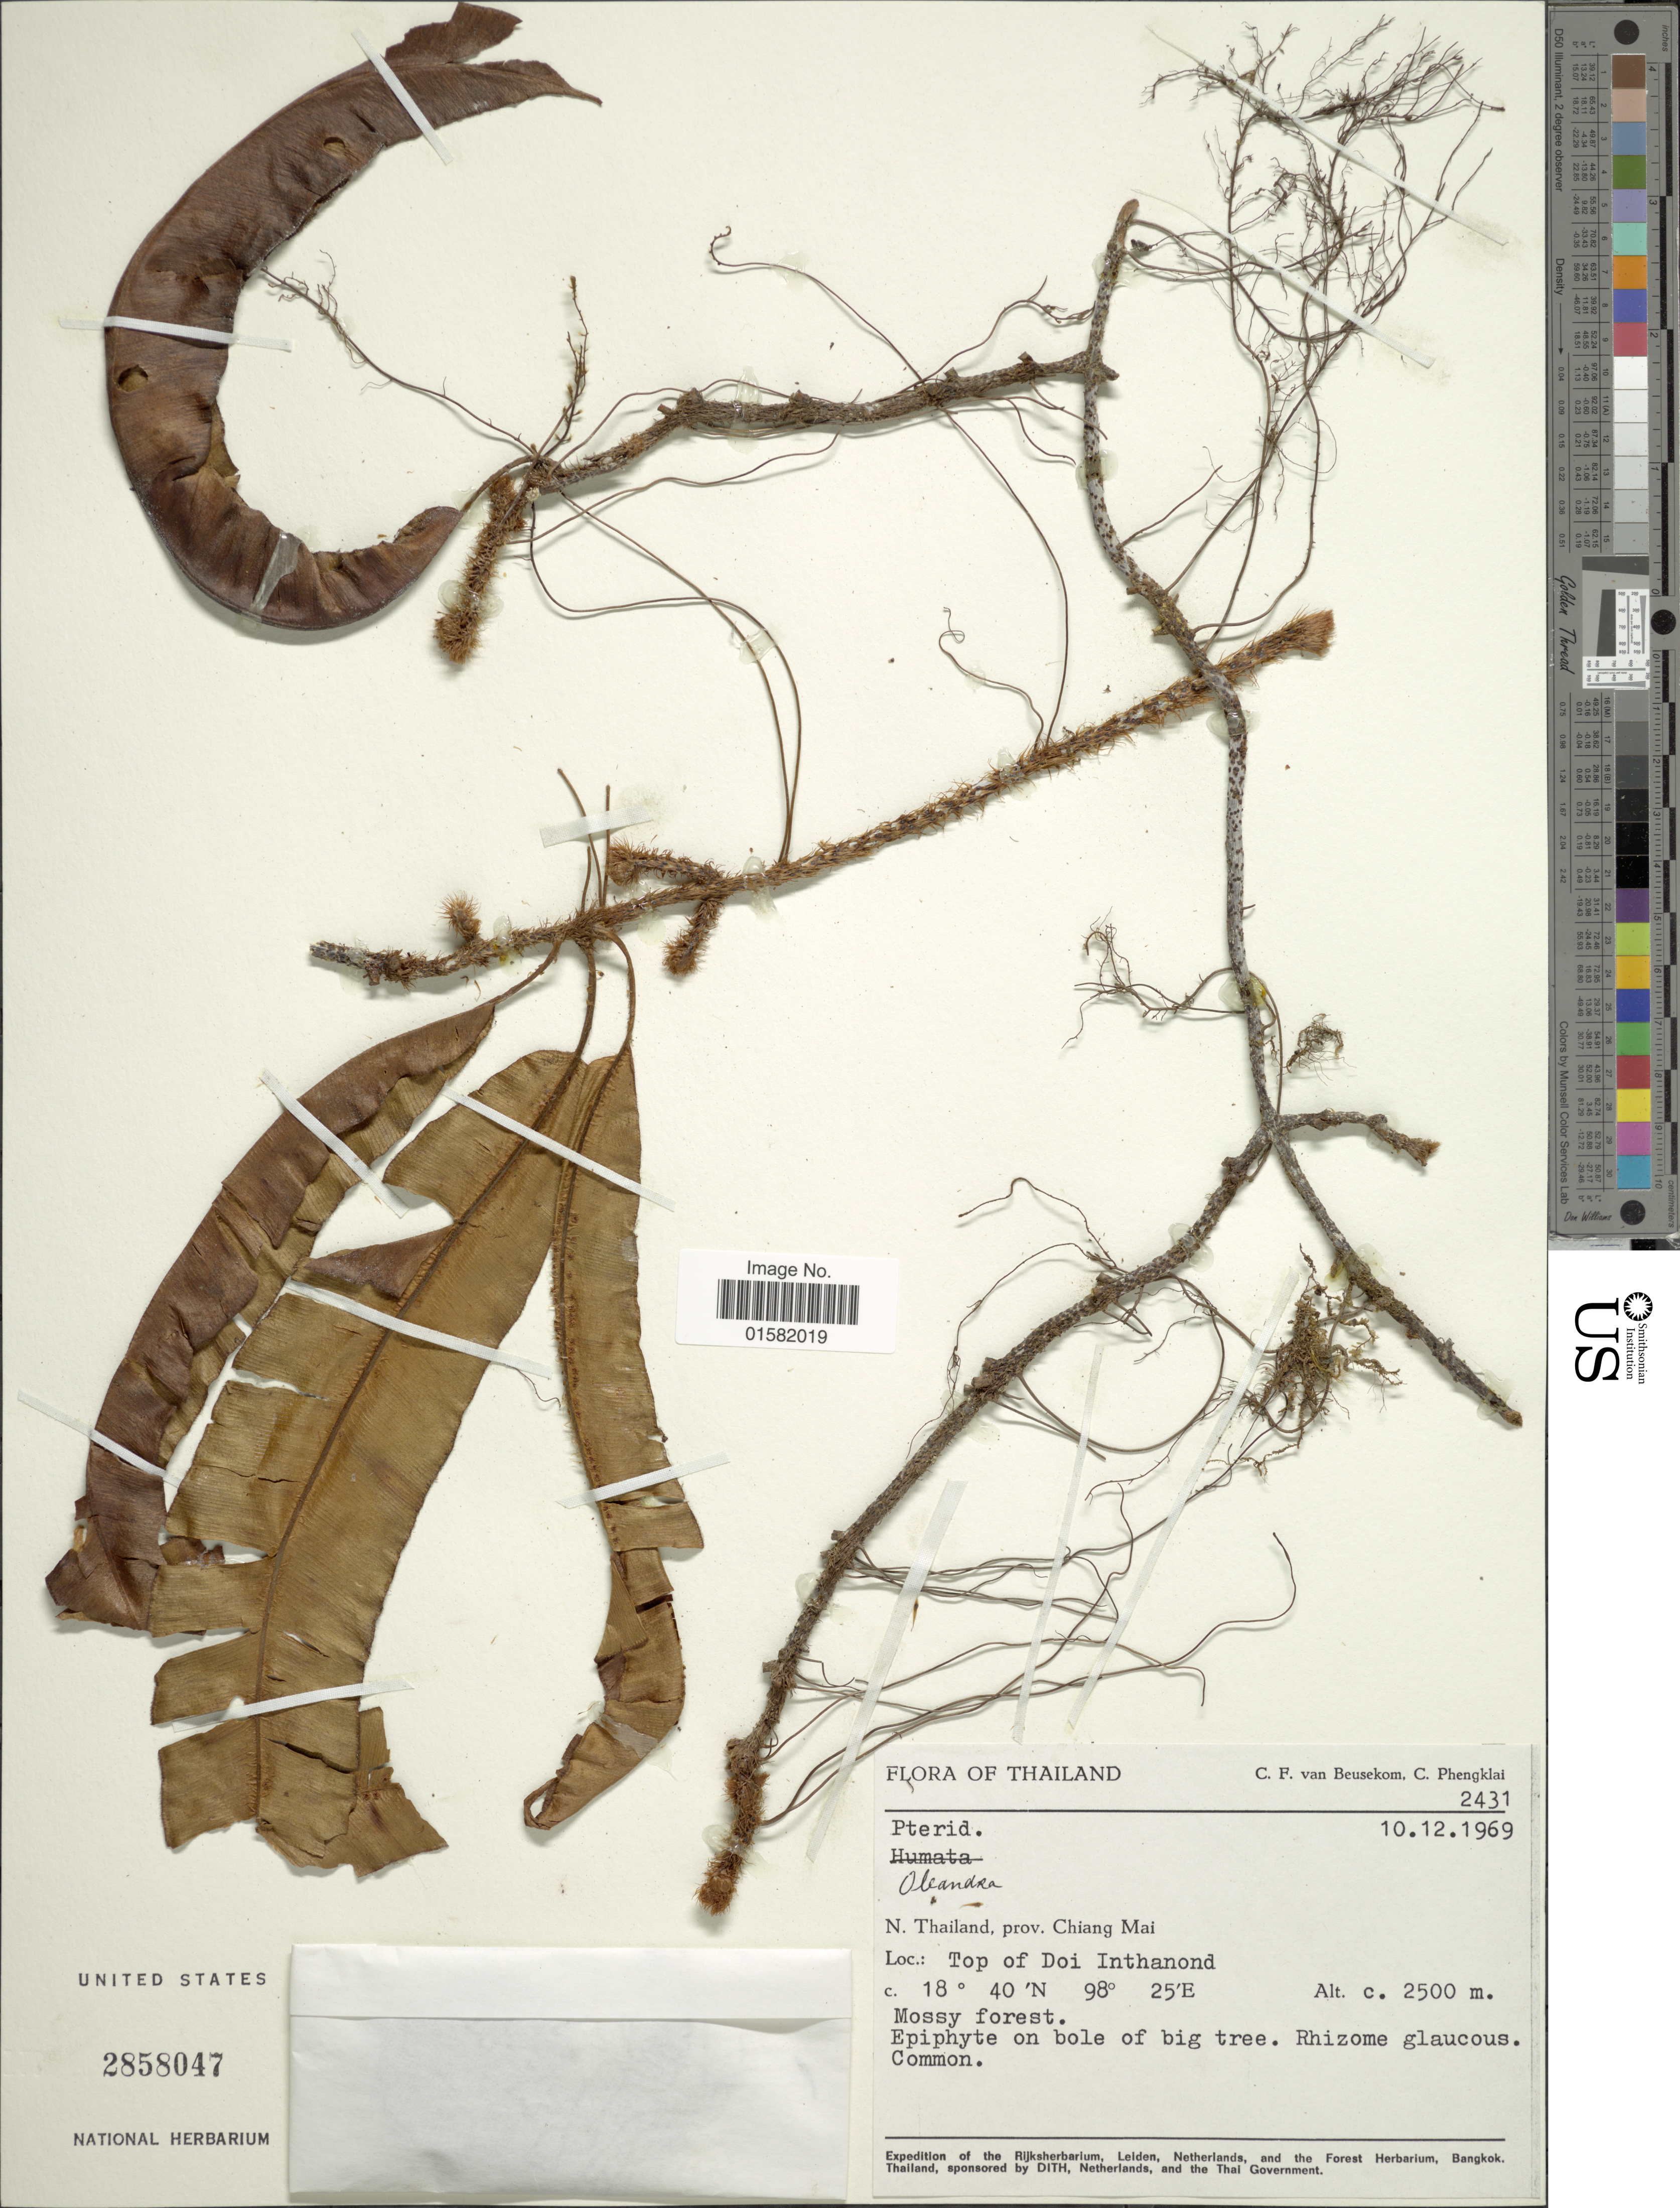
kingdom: Plantae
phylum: Tracheophyta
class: Polypodiopsida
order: Polypodiales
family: Oleandraceae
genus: Oleandra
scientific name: Oleandra sp.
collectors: C. F. Beusekom & C. Phengklai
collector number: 2431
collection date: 1969-12-10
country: Thailand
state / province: Chiang Mai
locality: Thailand, N. Thailand, Prov. Chiang Mai, Top of Doi Inthanond.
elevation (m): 2500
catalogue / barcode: US 2858047